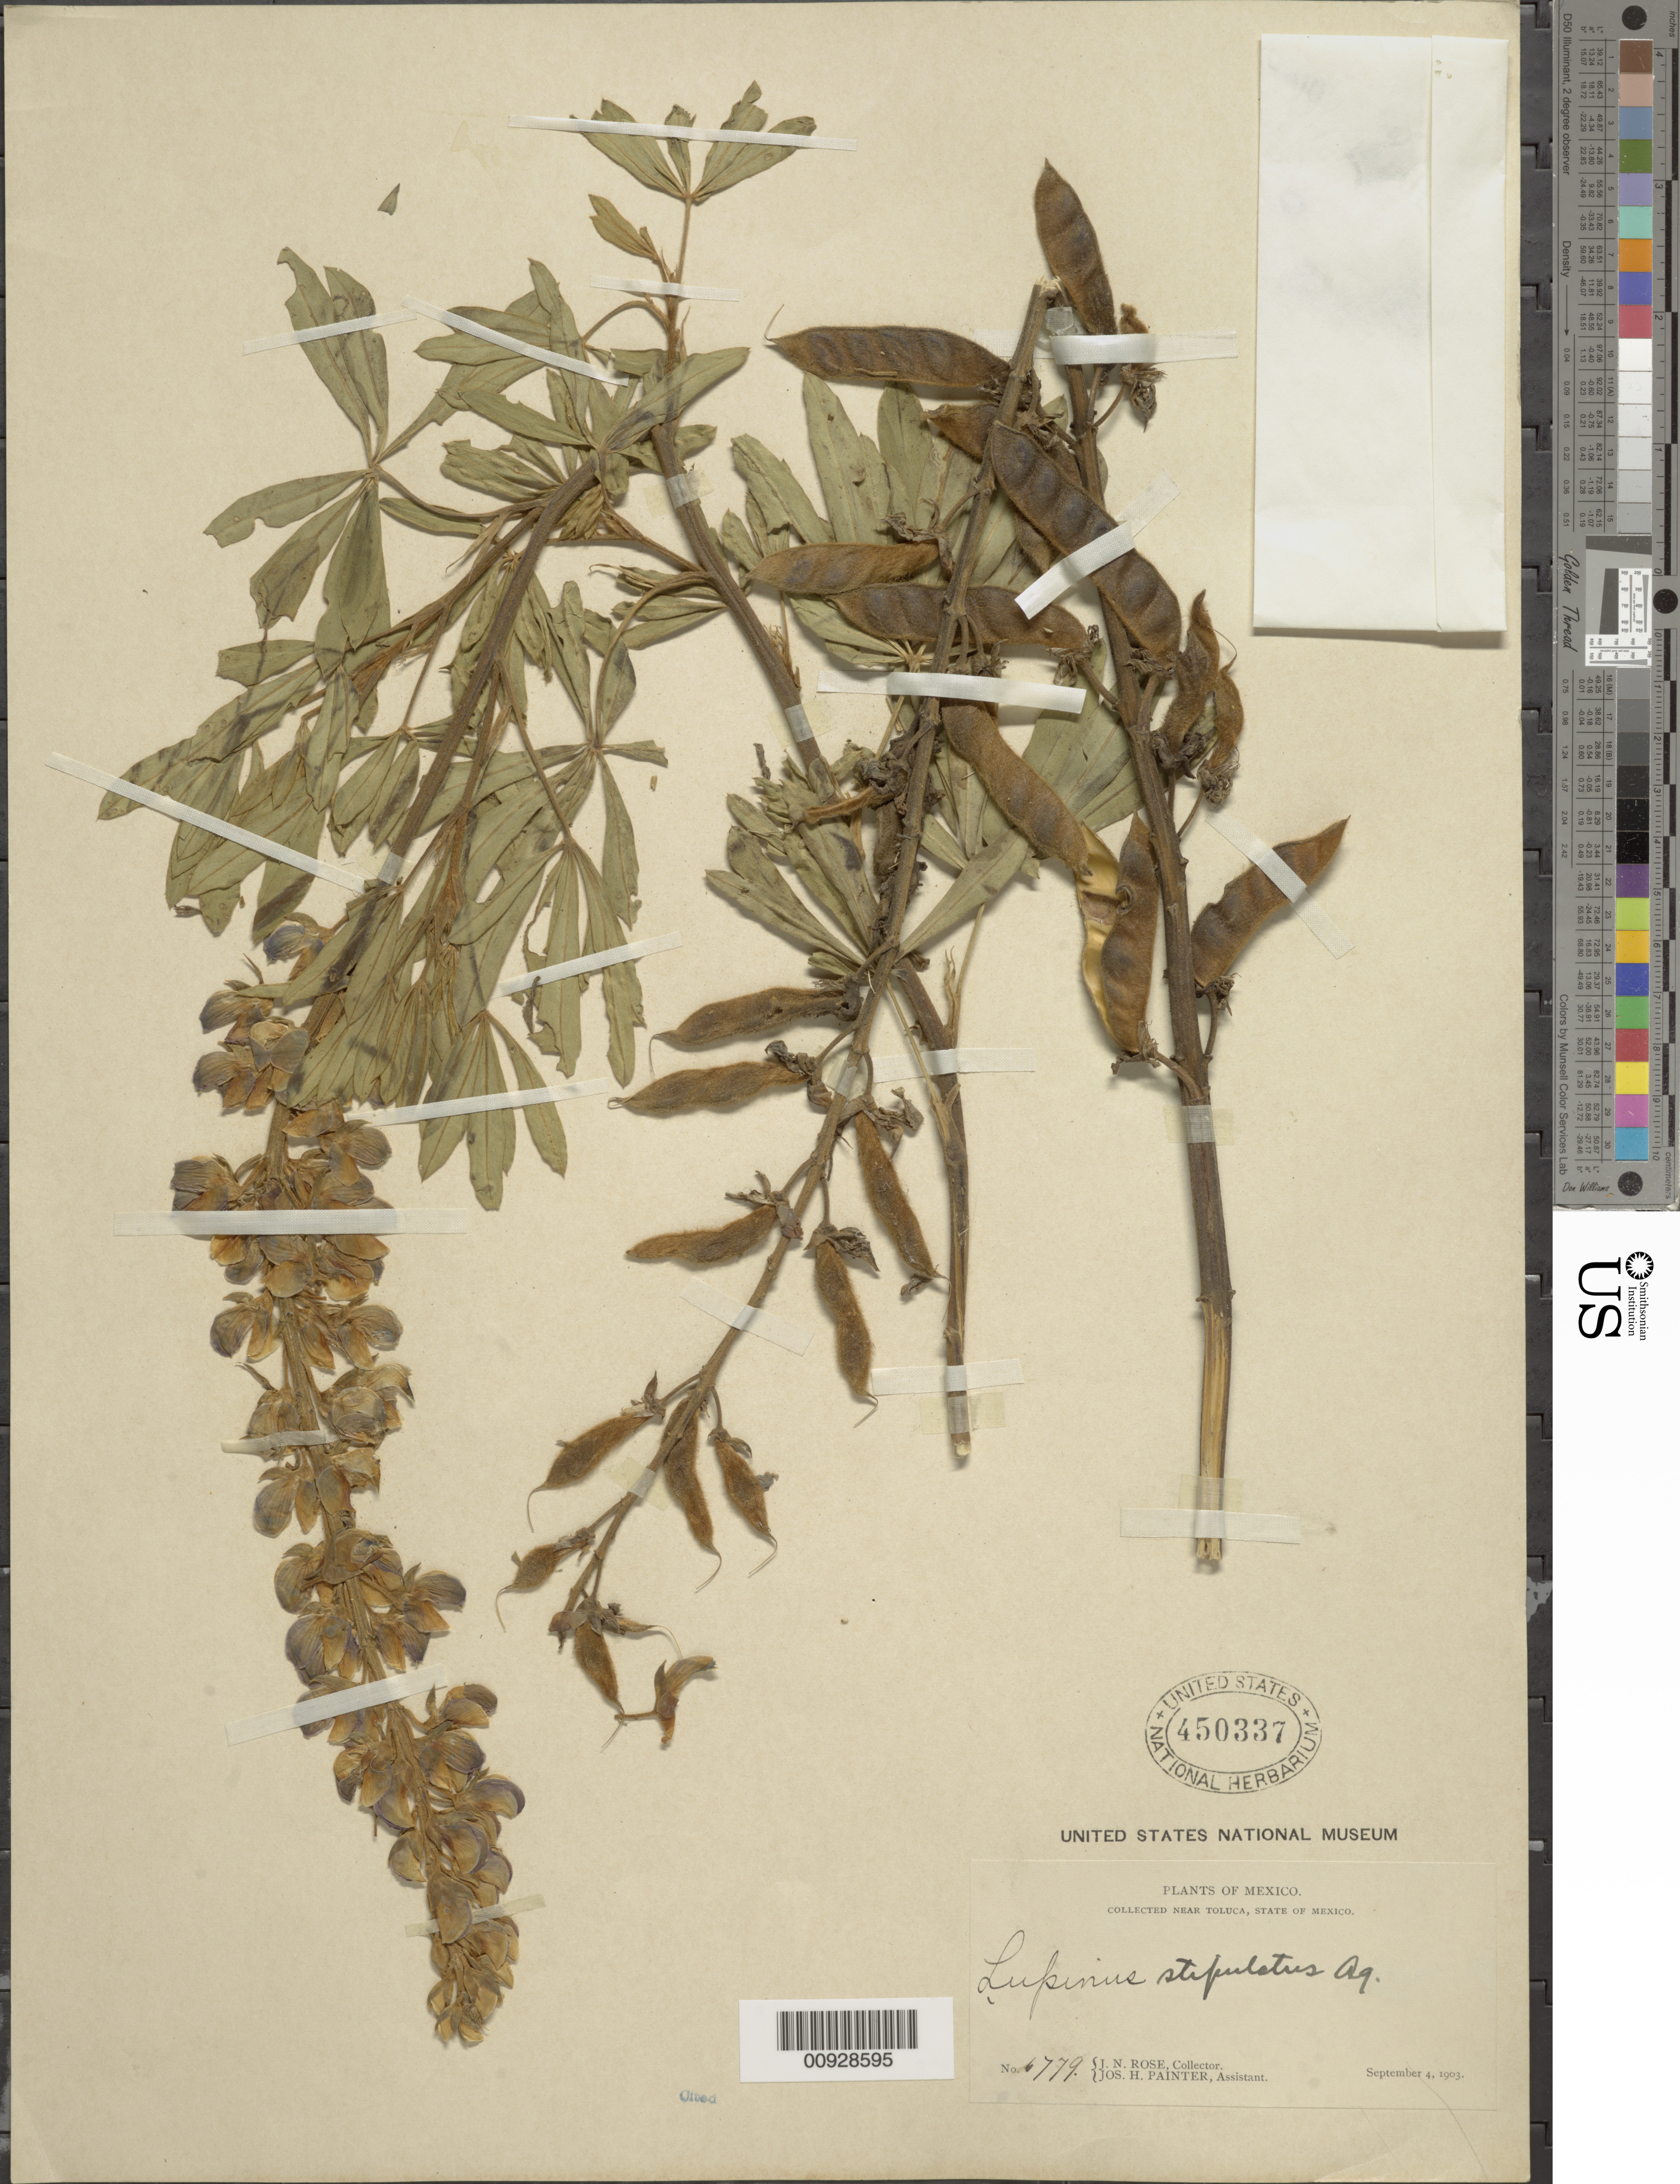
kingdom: Plantae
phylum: Tracheophyta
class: Magnoliopsida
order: Fabales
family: Fabaceae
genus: Lupinus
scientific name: Lupinus stipulatus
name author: J. Agardh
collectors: J. N. Rose & J. H. Painter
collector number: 6779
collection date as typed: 04 Sep 1903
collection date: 1903-09-04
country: Mexico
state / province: México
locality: Near Toluca.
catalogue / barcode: US 450337